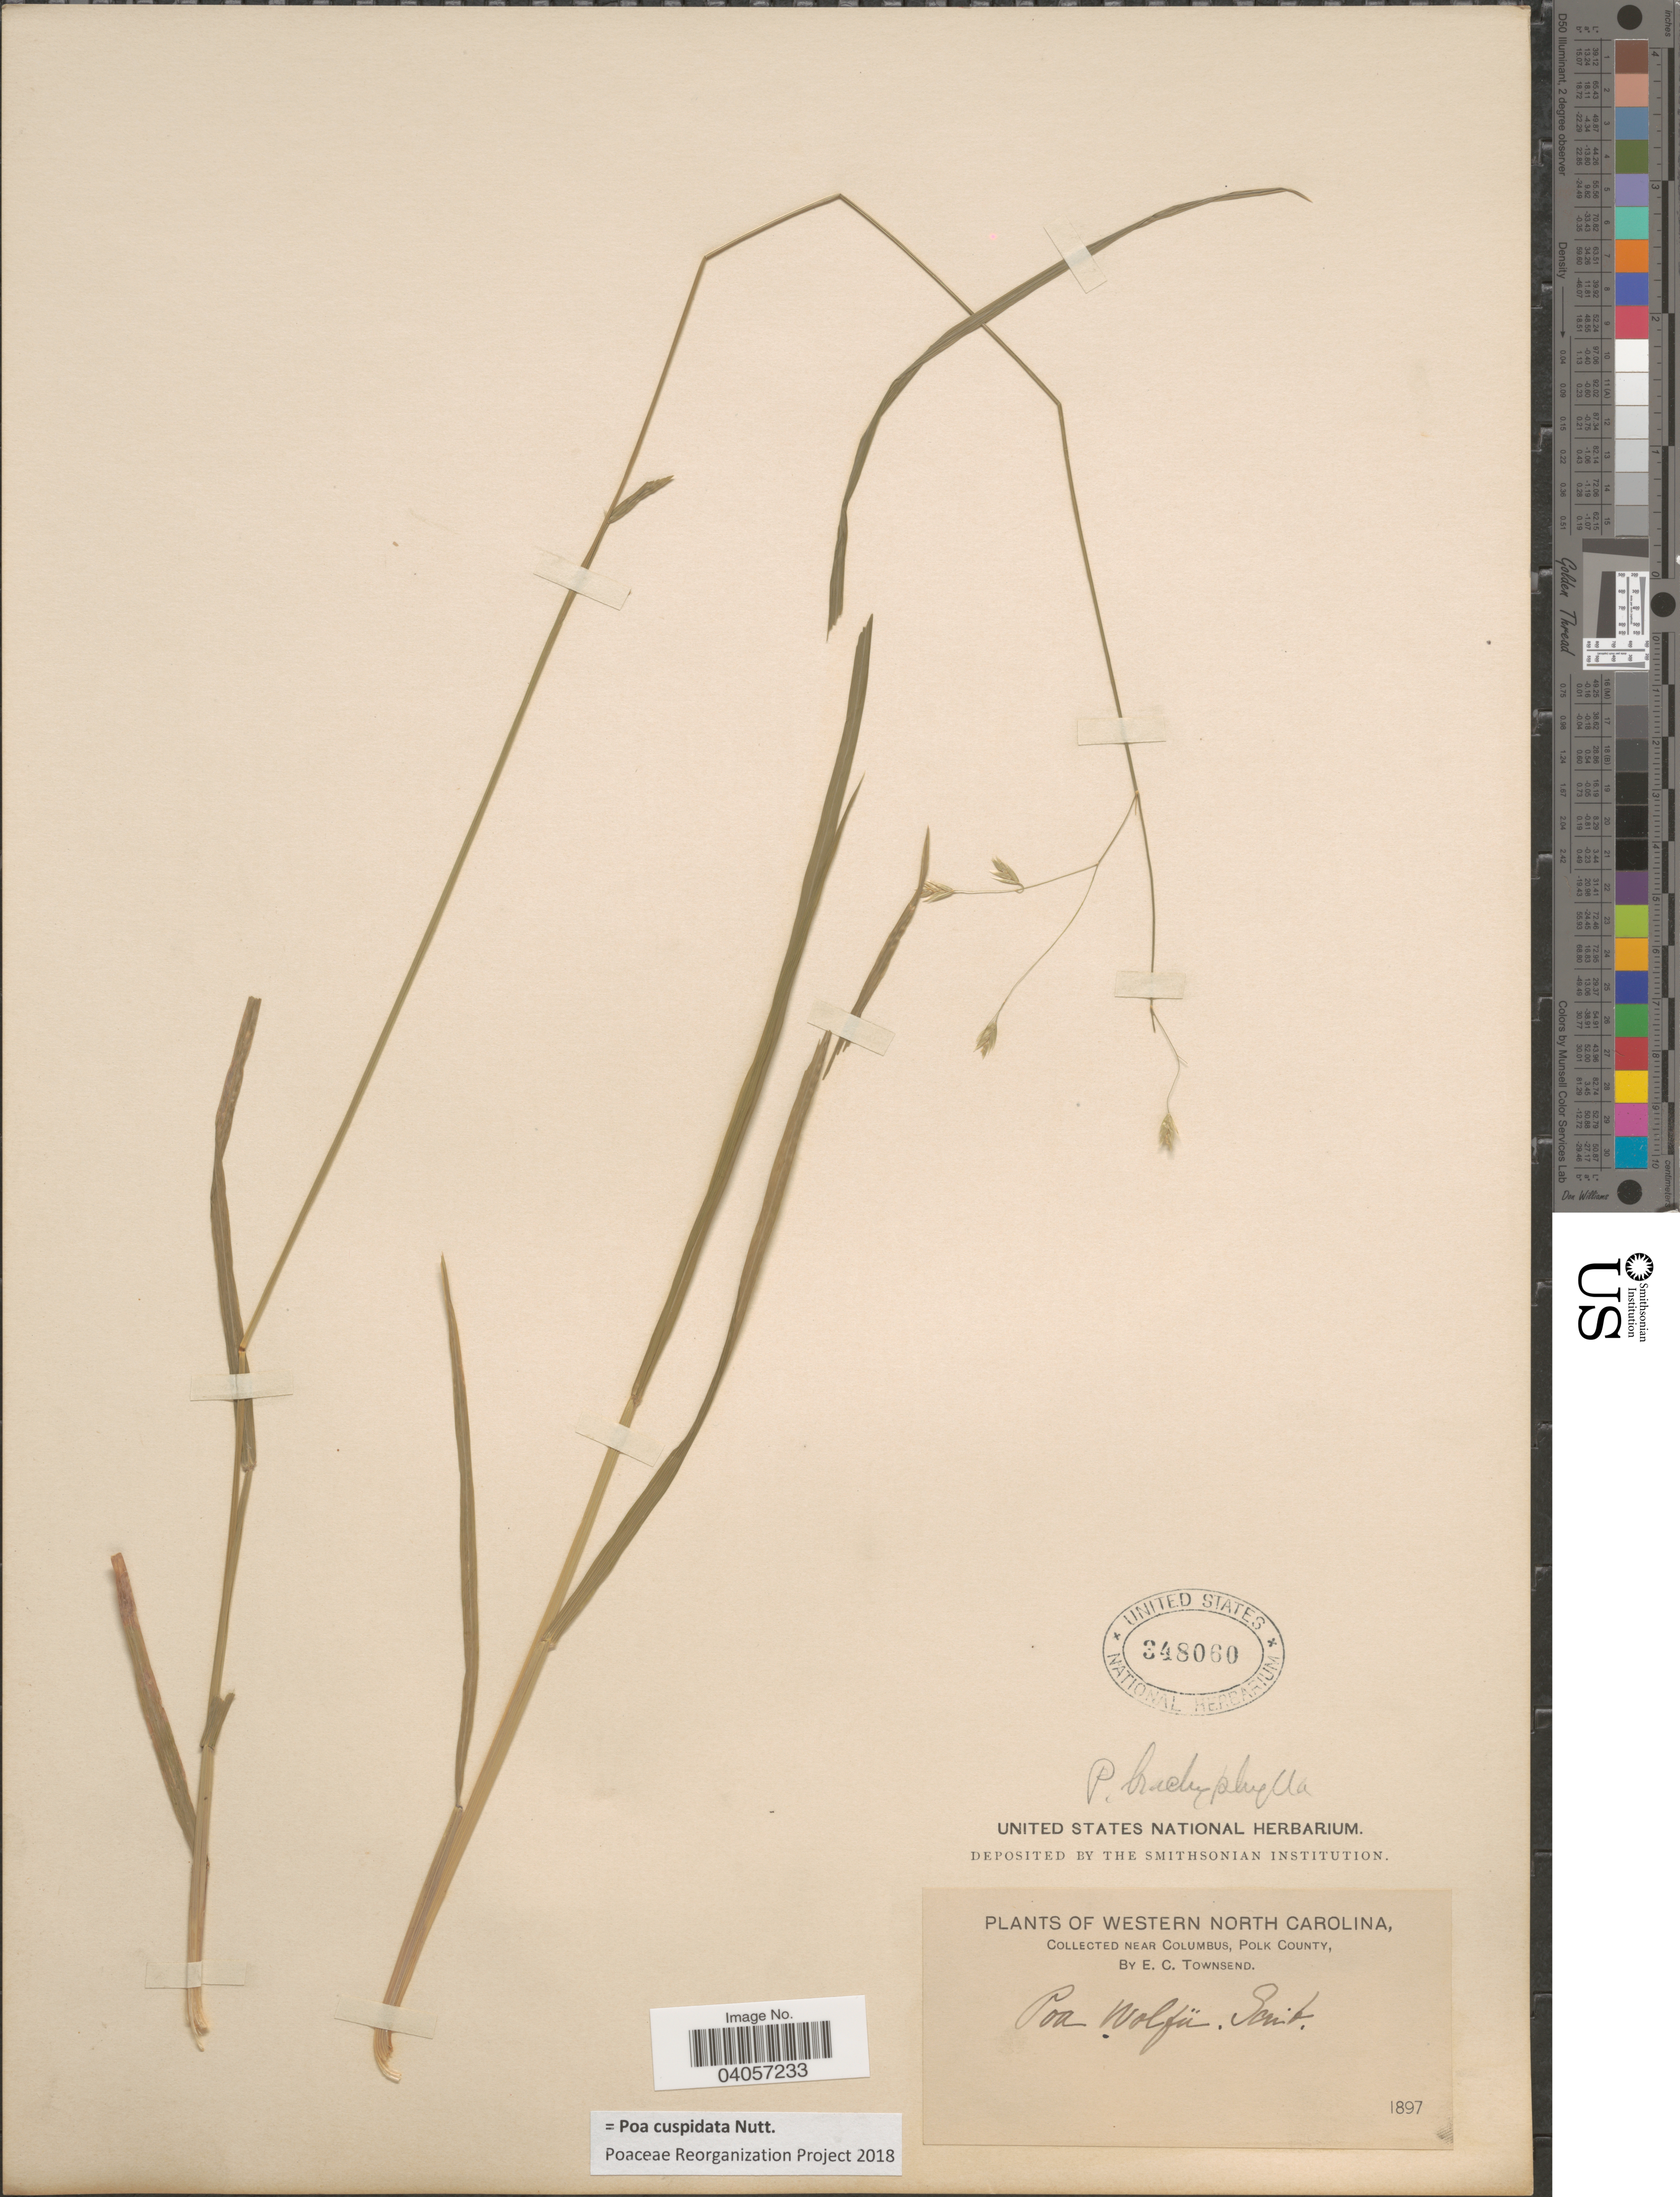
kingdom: Plantae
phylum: Tracheophyta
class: Liliopsida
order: Poales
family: Poaceae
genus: Poa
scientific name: Poa cuspidata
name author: Nutt.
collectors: E. C. Townsend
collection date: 1897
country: United States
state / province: North Carolina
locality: Western North Carolina, near Columbus, Polk County.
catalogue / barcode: US 348060